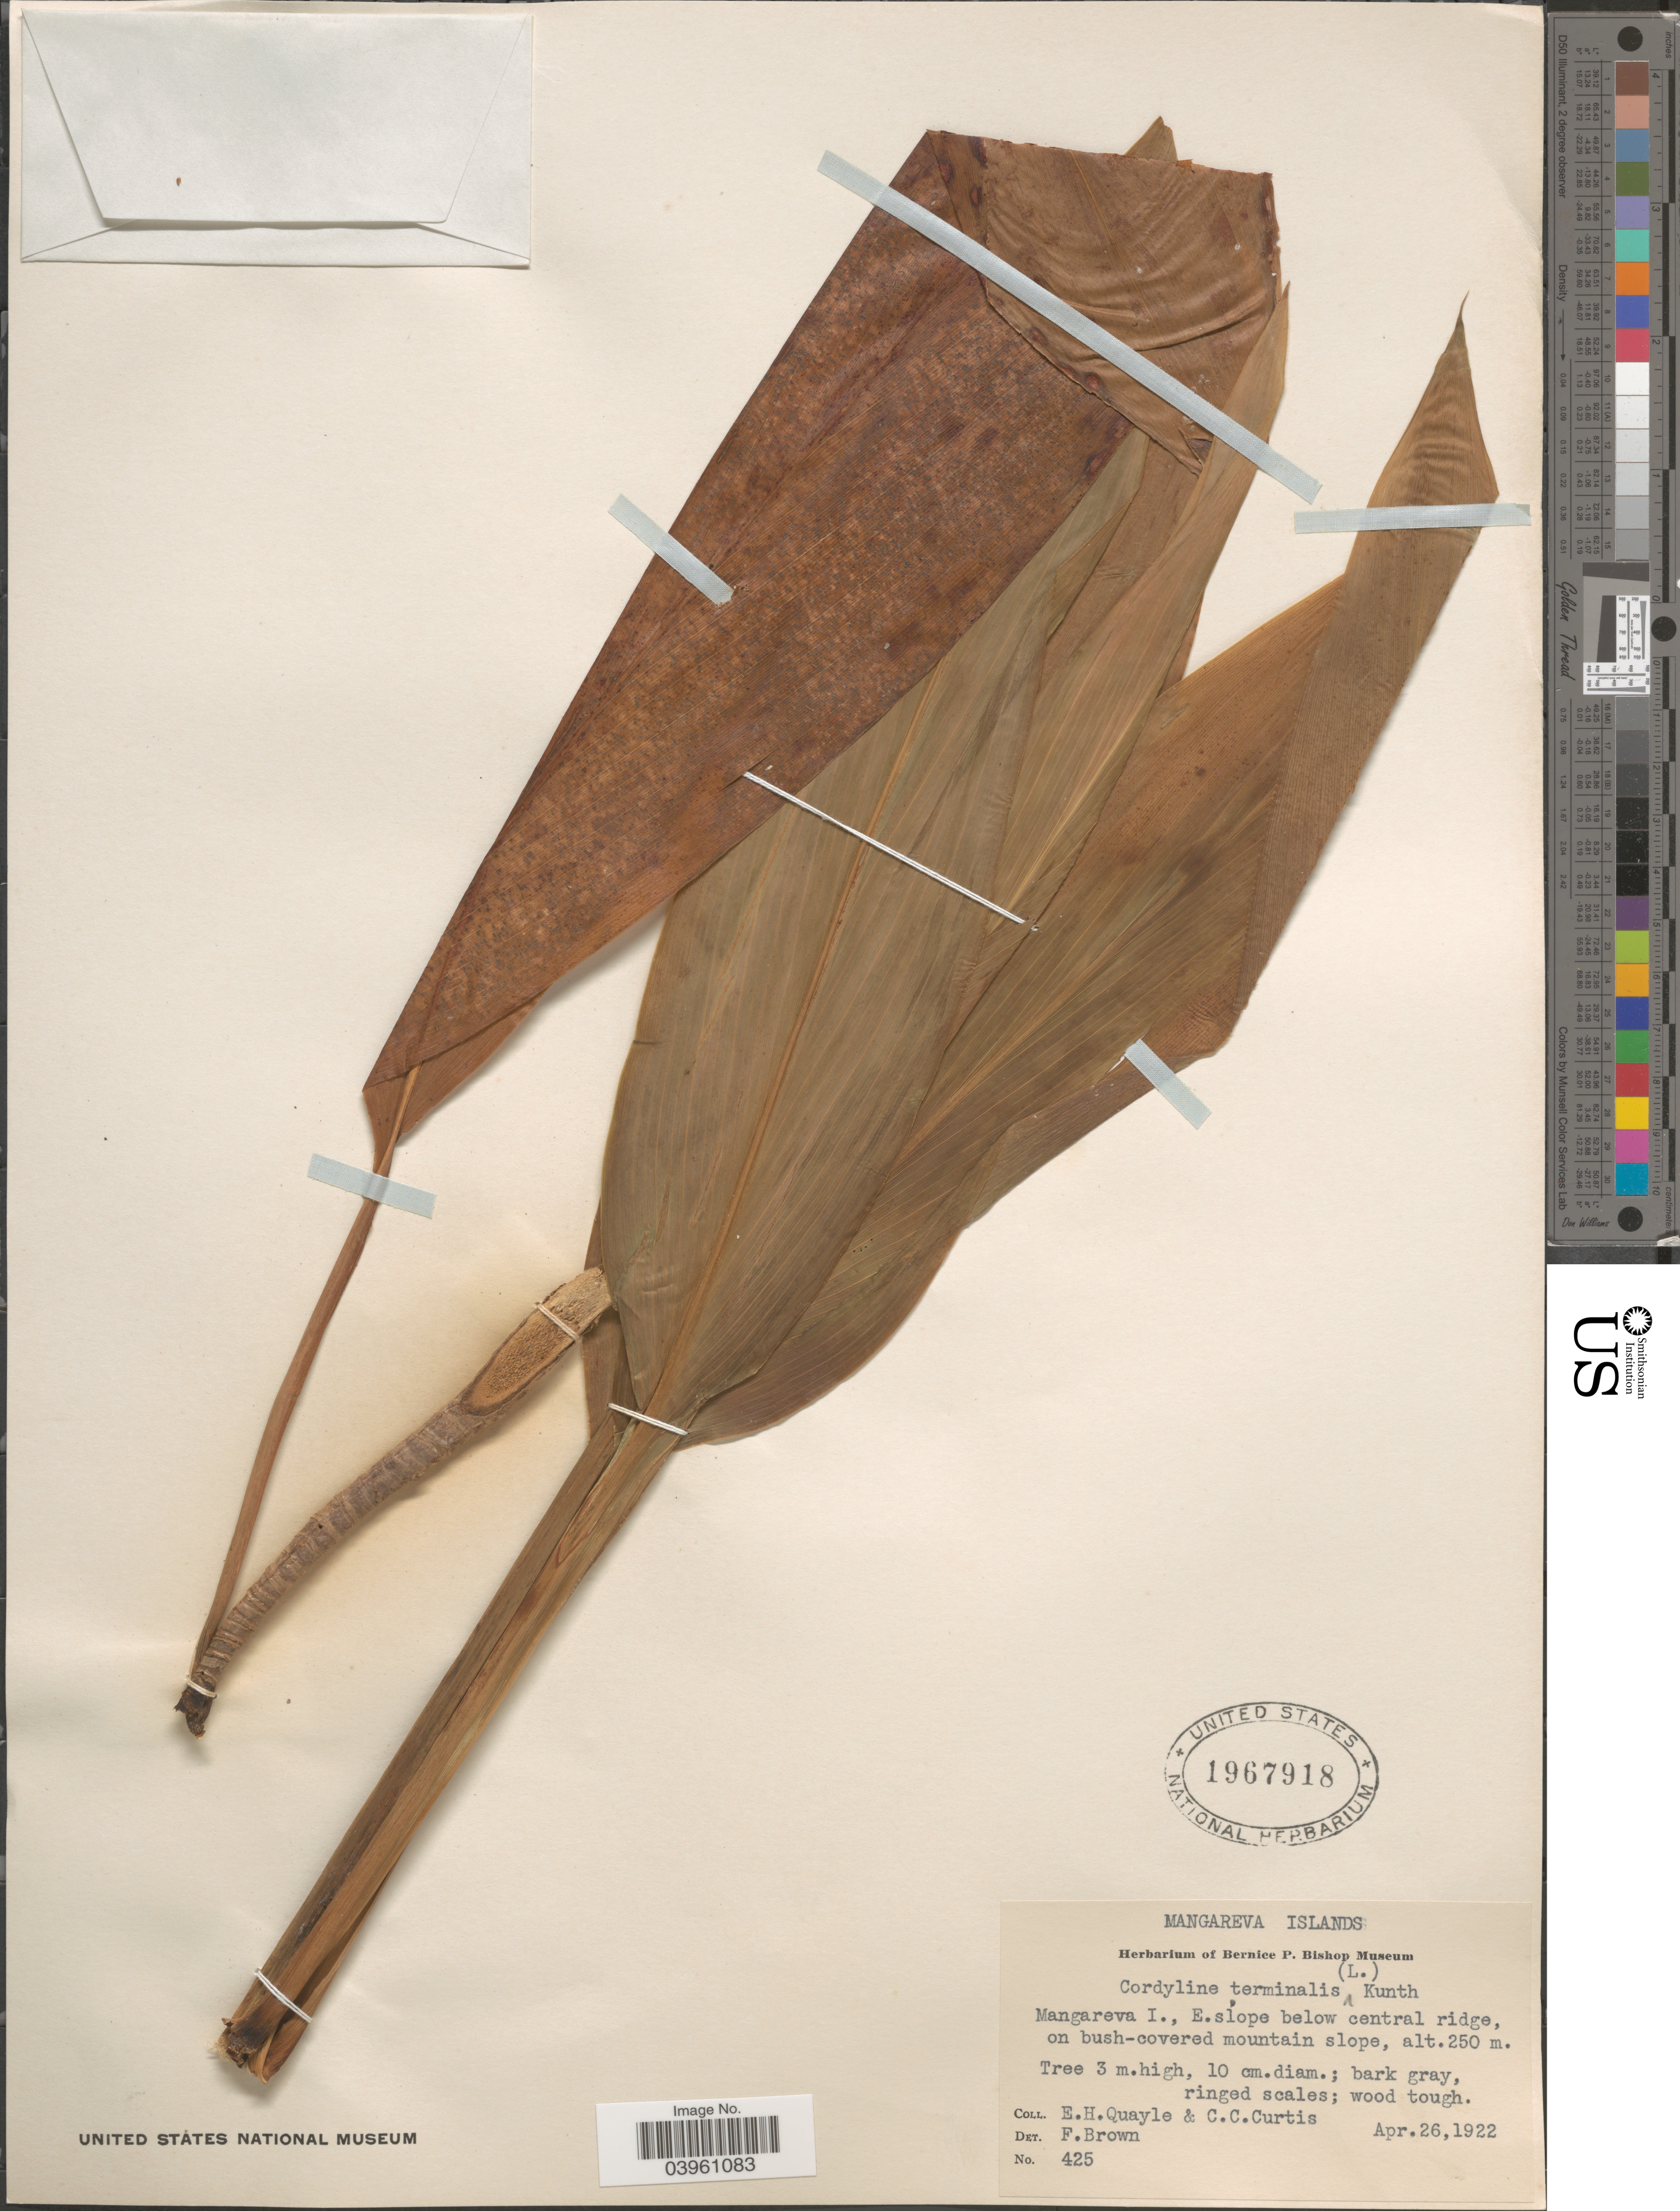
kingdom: Plantae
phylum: Tracheophyta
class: Liliopsida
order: Asparagales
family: Asparagaceae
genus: Cordyline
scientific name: Cordyline terminalis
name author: (L.) Kunth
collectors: E. Quayle & C. Curtis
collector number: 425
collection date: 1922-04-26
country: French Polynesia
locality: Mangareva Islands. E. slope below central ridge, on bush-covered mountain slope.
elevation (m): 250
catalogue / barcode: US 1967918